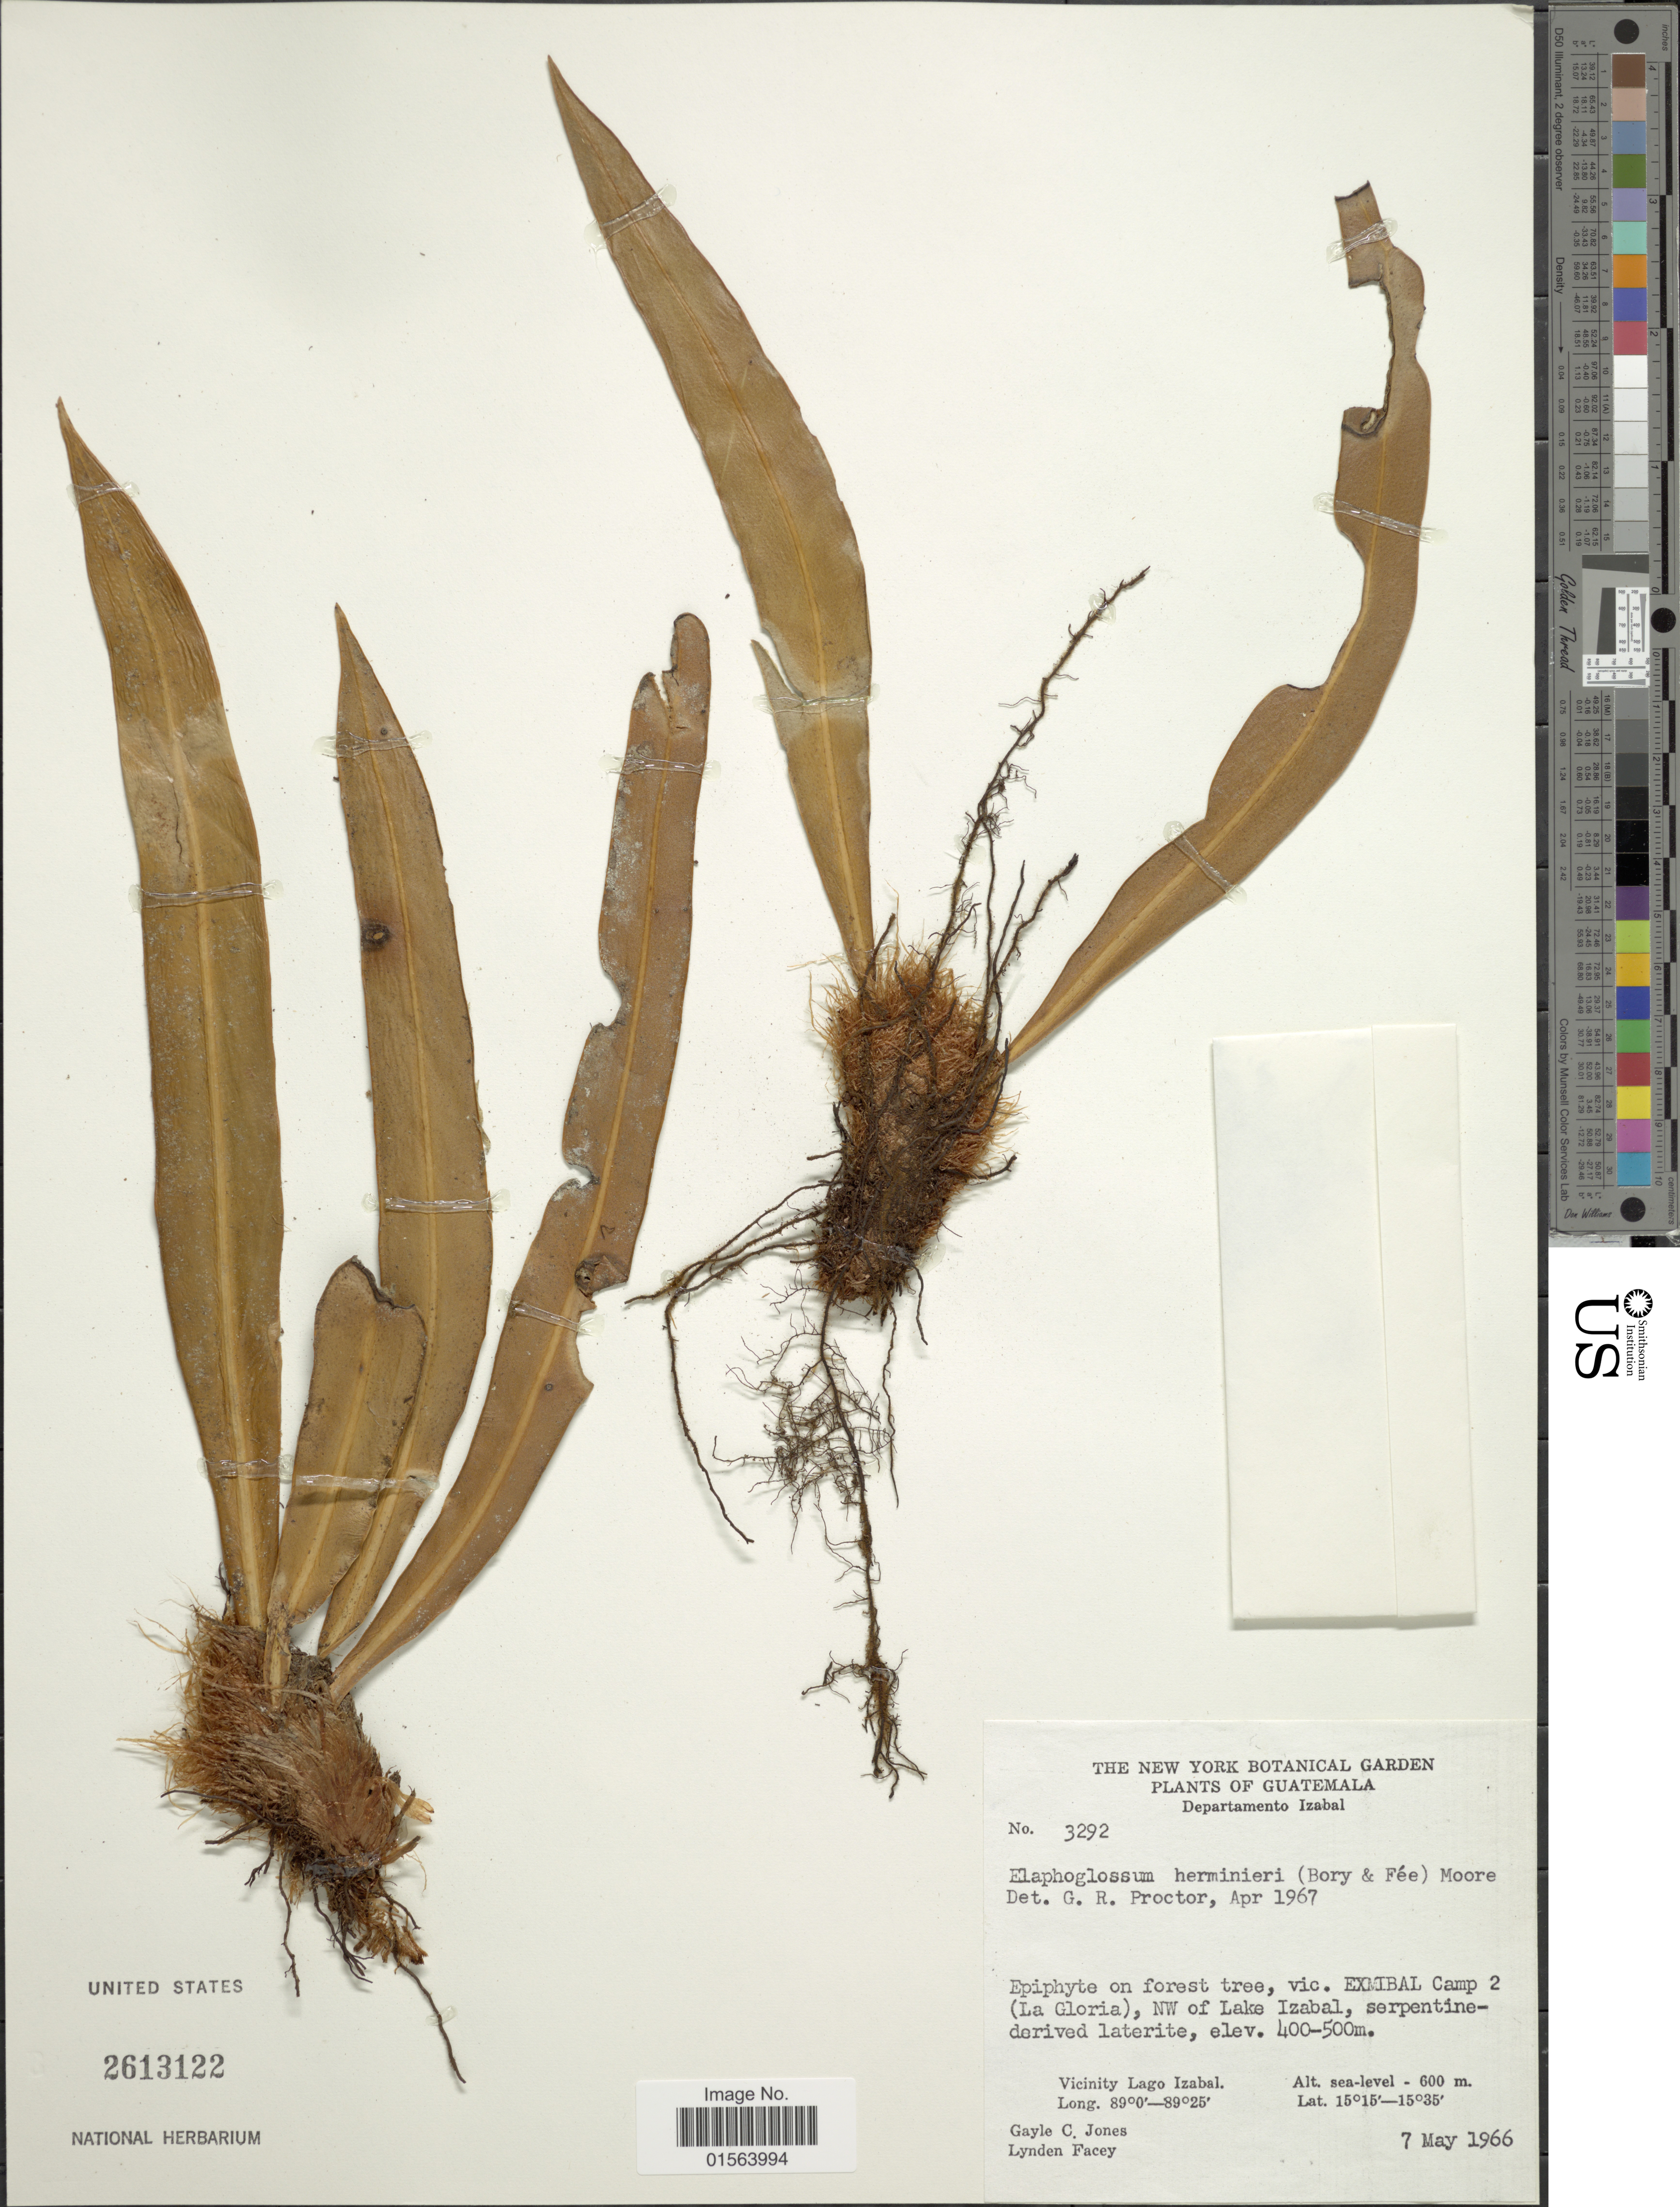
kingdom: Plantae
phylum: Tracheophyta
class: Polypodiopsida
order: Polypodiales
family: Dryopteridaceae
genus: Elaphoglossum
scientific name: Elaphoglossum herminieri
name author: (Bory & Fée) T. Moore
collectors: G. C. Jones & L. Facey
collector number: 3292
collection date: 1966-05-07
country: Guatemala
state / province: Izabal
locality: Departamento Izabal, Exmibal Camp 2 (La Gloria), NW of Lake Izabal, Vicinity Lago Izabal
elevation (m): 400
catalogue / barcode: US 2613122